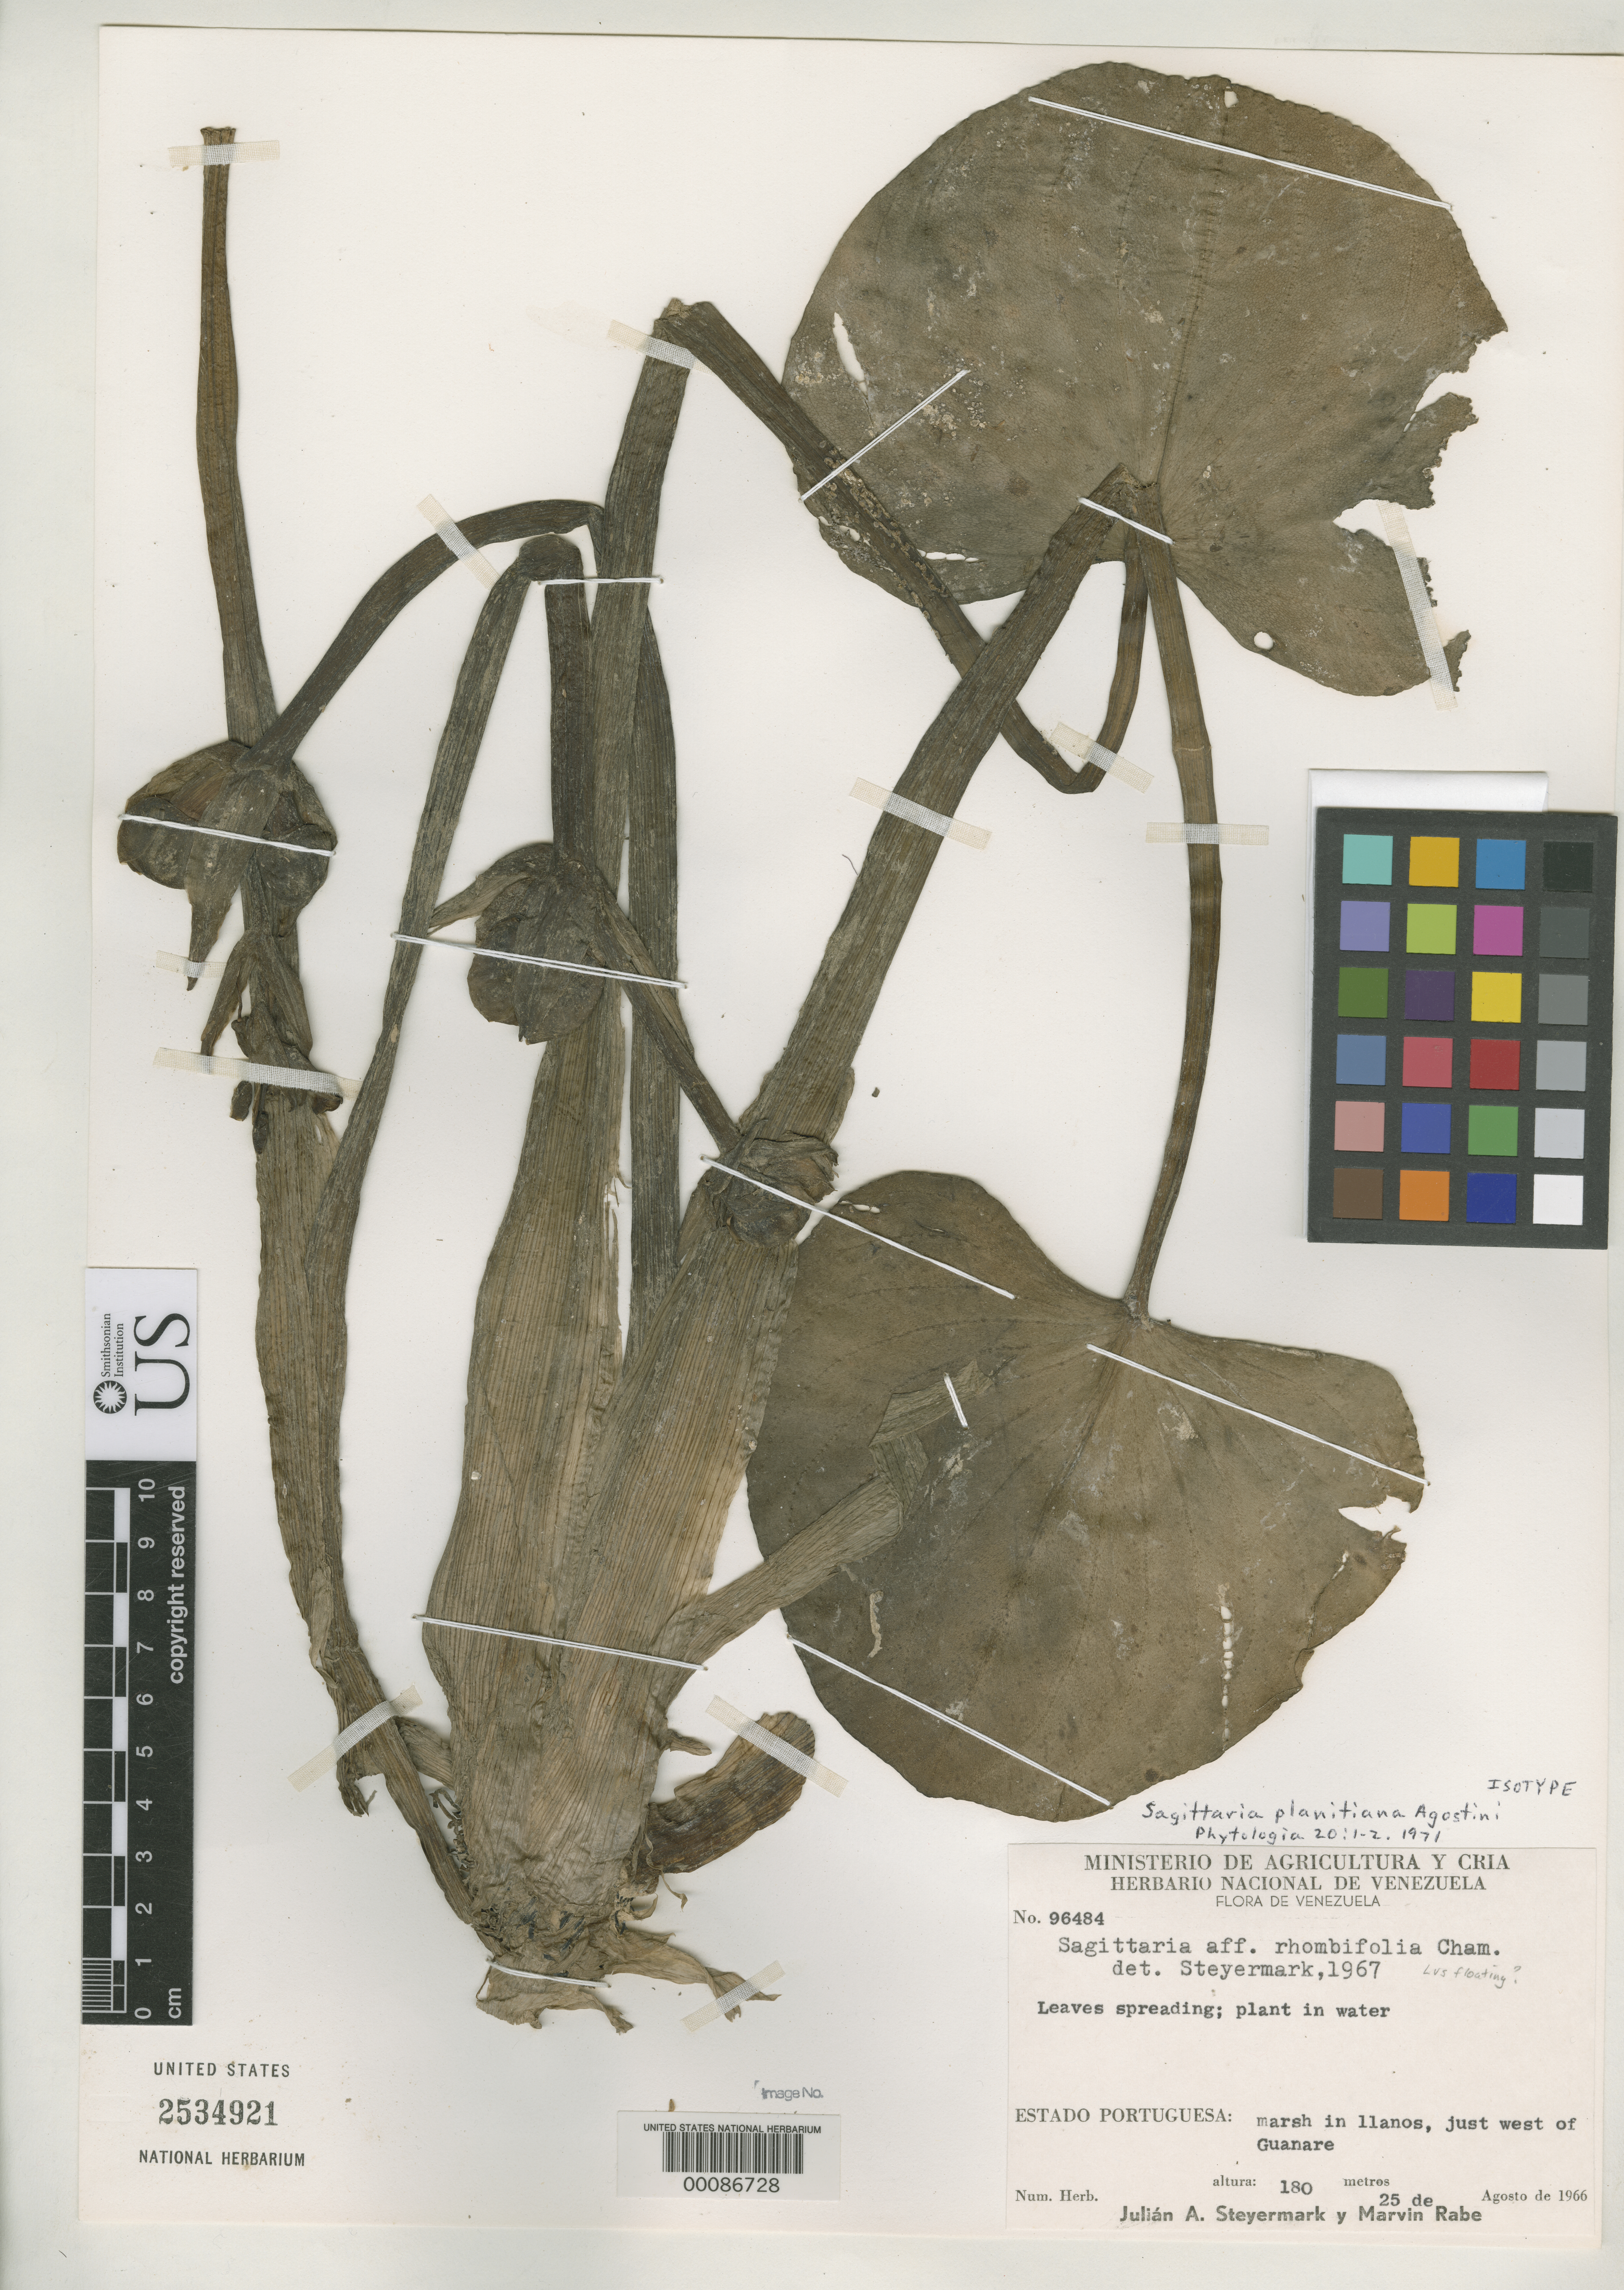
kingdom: Plantae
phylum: Tracheophyta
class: Liliopsida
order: Alismatales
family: Alismataceae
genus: Sagittaria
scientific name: Sagittaria planitiana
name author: G. Agostini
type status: Isotype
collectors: J. Steyermark & M. Rabe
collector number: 96484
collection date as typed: Aug 1966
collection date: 1966-08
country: Venezuela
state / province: Portuguesa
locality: W of Guanare.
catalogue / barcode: US 2534921